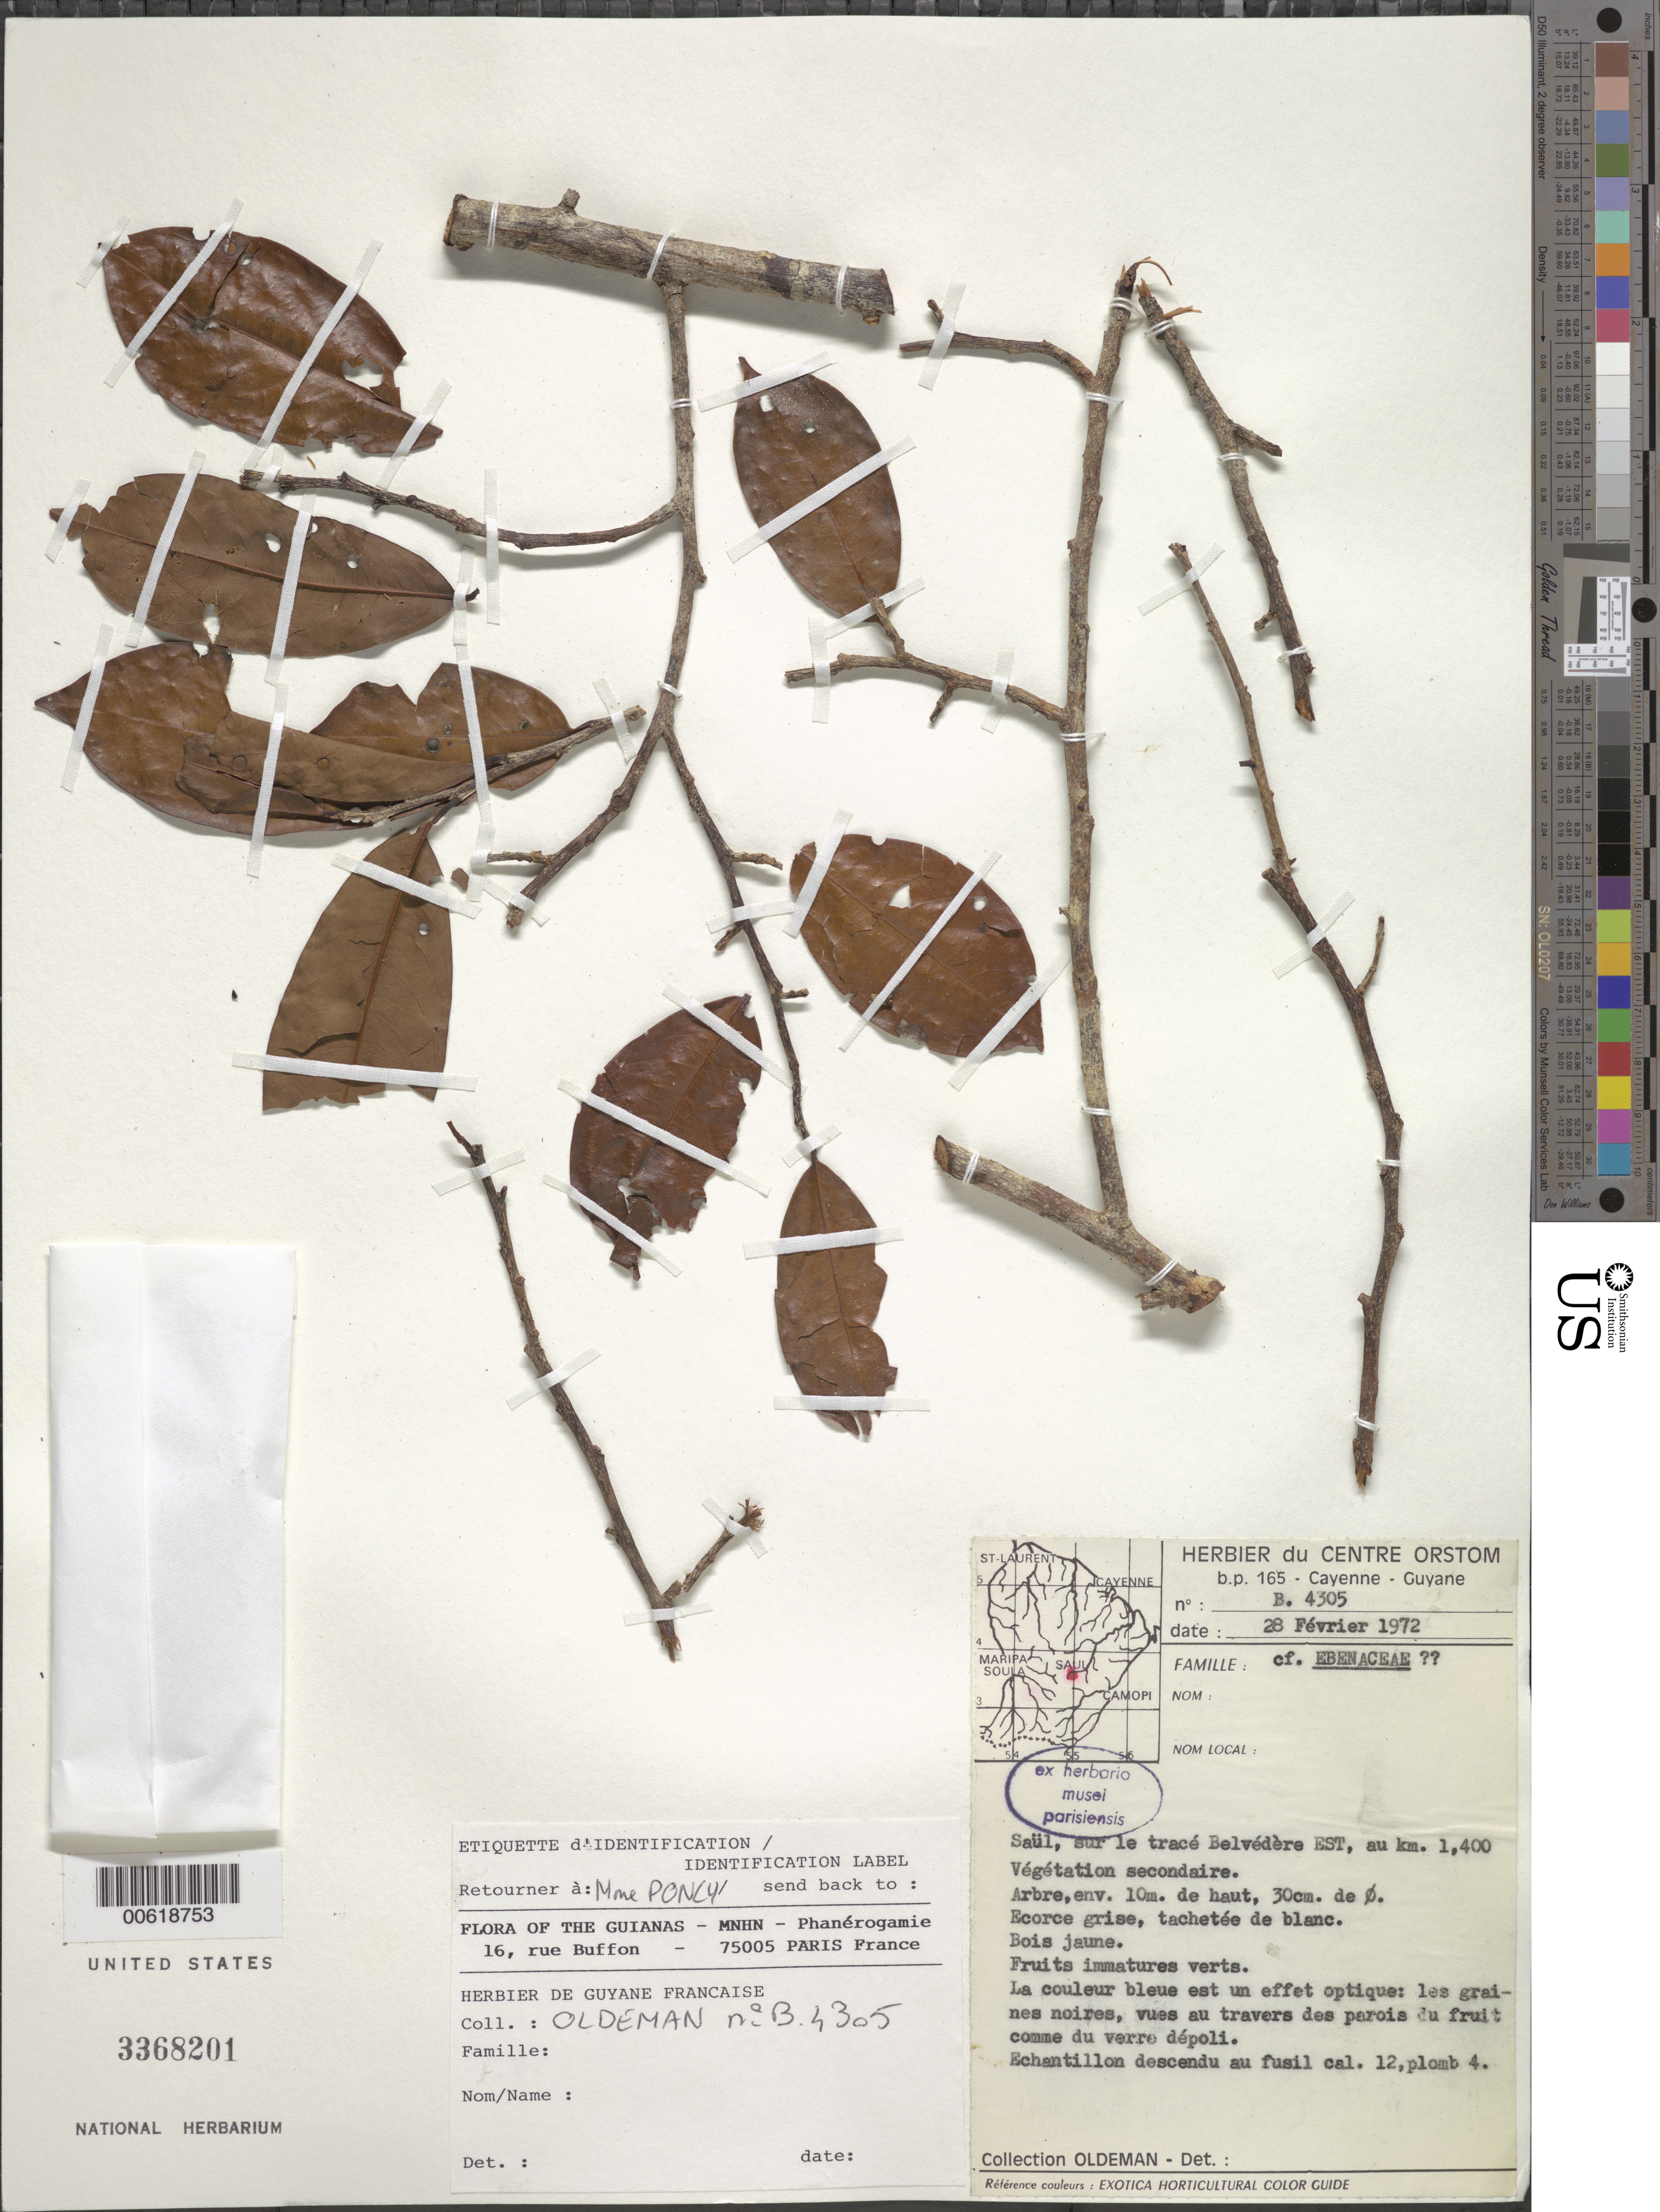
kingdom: Plantae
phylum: Tracheophyta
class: Magnoliopsida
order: Ericales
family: Ebenaceae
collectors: R. Oldeman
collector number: B 4305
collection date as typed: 28-Feb-72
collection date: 1972-02-28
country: French Guiana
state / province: Saint-Laurent-du-Maroni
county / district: Saül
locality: Saül, tracé Belvedere EST, au km 1.4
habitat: Secondary vegetation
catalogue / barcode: US 3368201